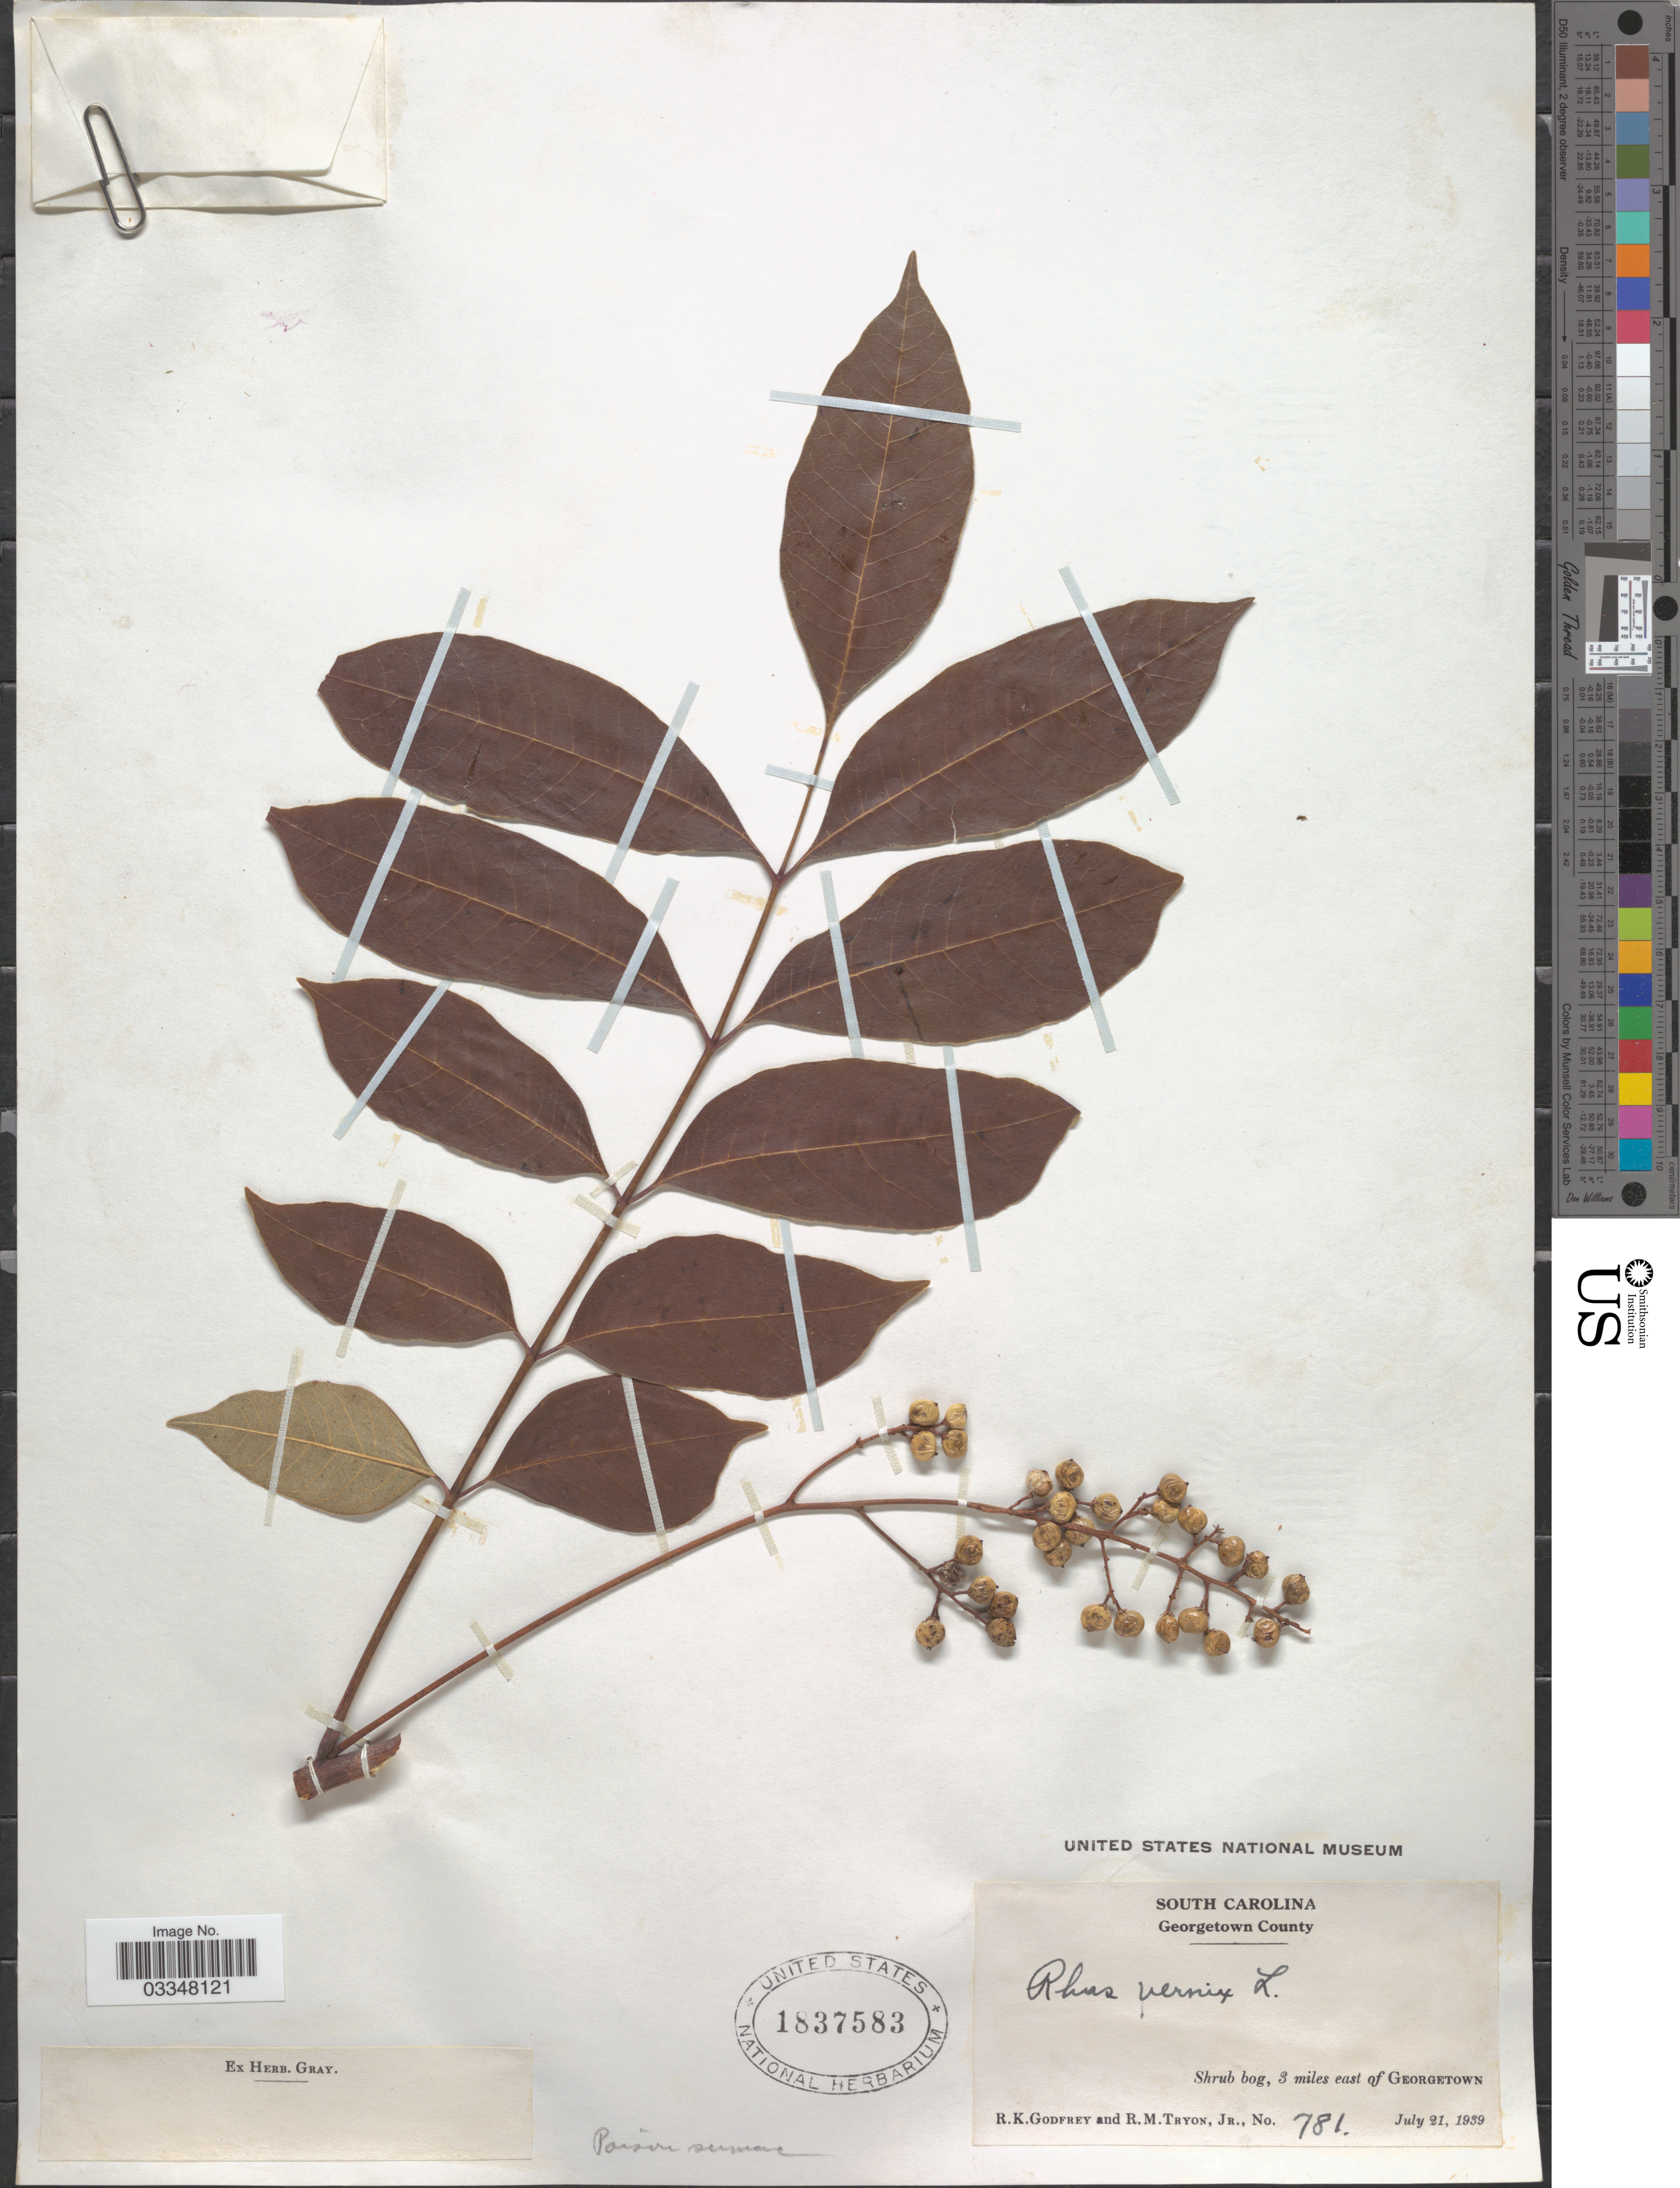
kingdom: Plantae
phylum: Tracheophyta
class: Magnoliopsida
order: Sapindales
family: Anacardiaceae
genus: Toxicodendron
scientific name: Toxicodendron vernix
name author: (L.) Kuntze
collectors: R. K. Godfrey & R. Tryon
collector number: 781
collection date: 1939-07-21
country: United States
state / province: South Carolina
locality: Georgetown County. 3 miles east of Georgetown.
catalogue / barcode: US 1837583